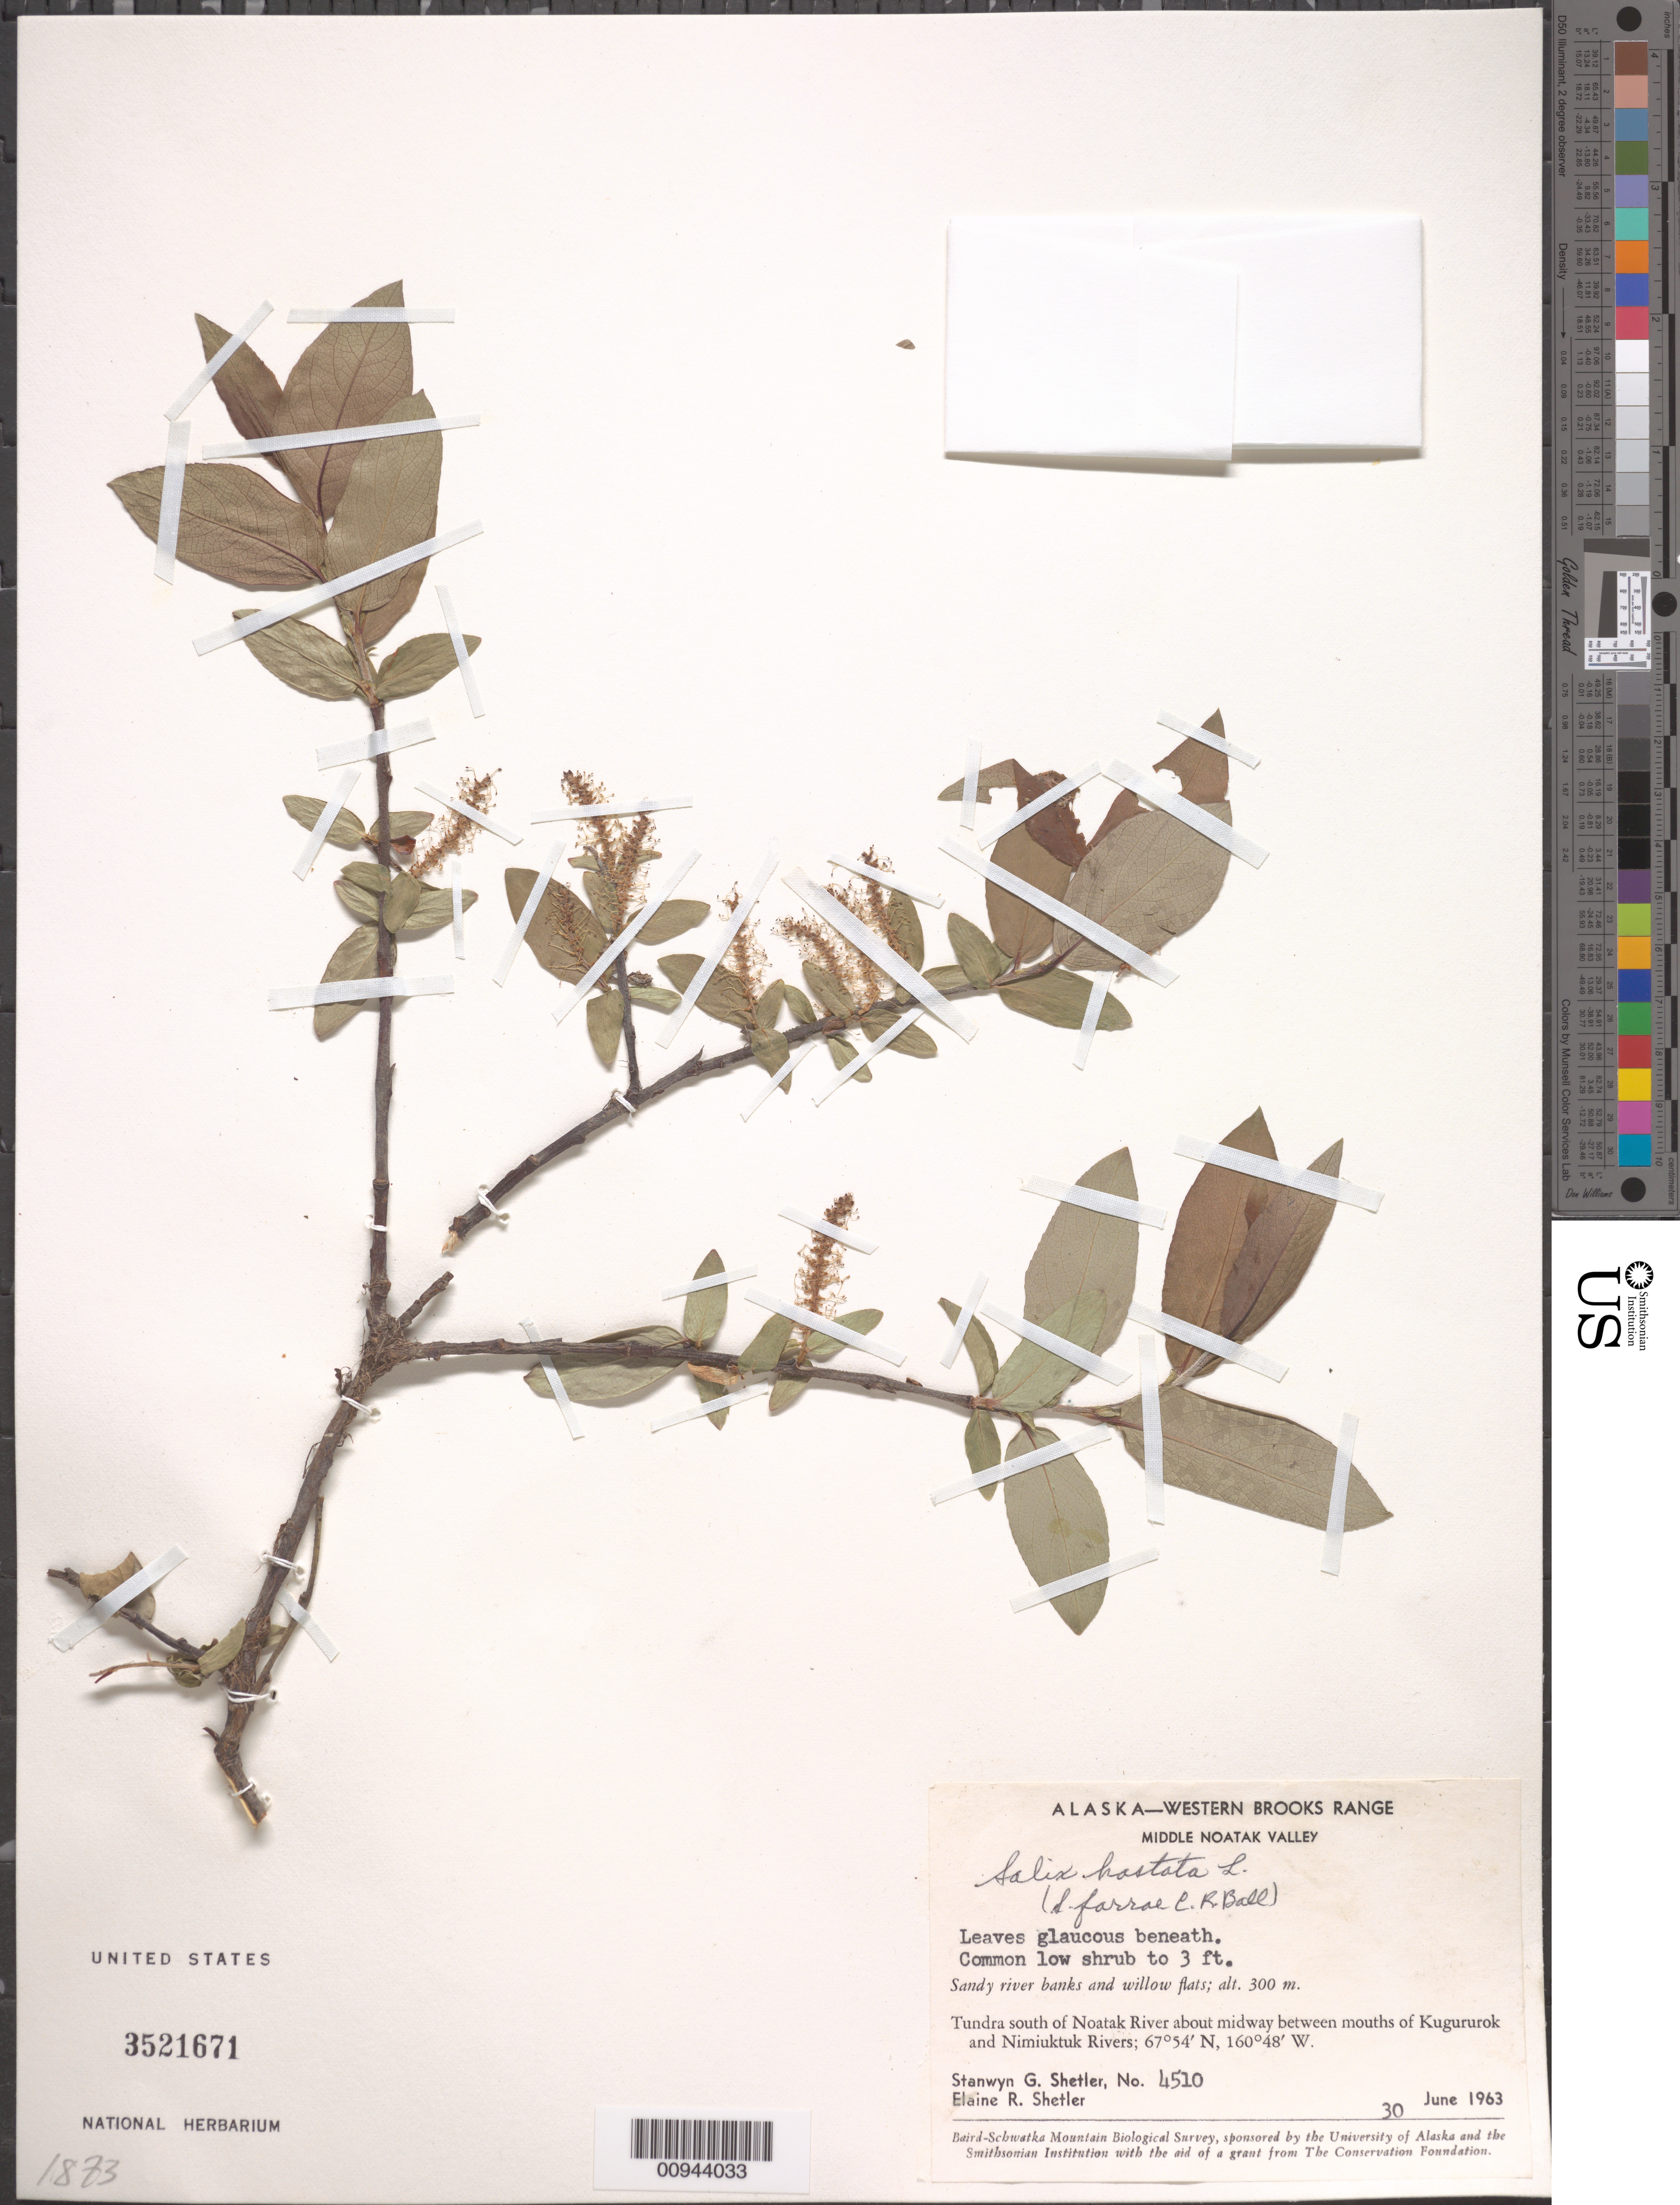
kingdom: Plantae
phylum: Tracheophyta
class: Magnoliopsida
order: Malpighiales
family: Salicaceae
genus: Salix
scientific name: Salix hastata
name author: L.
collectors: S. Shetler & E. R. Shetler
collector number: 4510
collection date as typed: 30 Jun 1963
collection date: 1963-06-30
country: United States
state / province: Alaska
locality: S of Noatak River about midway between mouths of Kugururok and Nimiuktuk Rivers. Western Brooks Range, Middle Noatak Valley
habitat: Tundra. Sandy river banks and willow flats.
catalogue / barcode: US 3521671